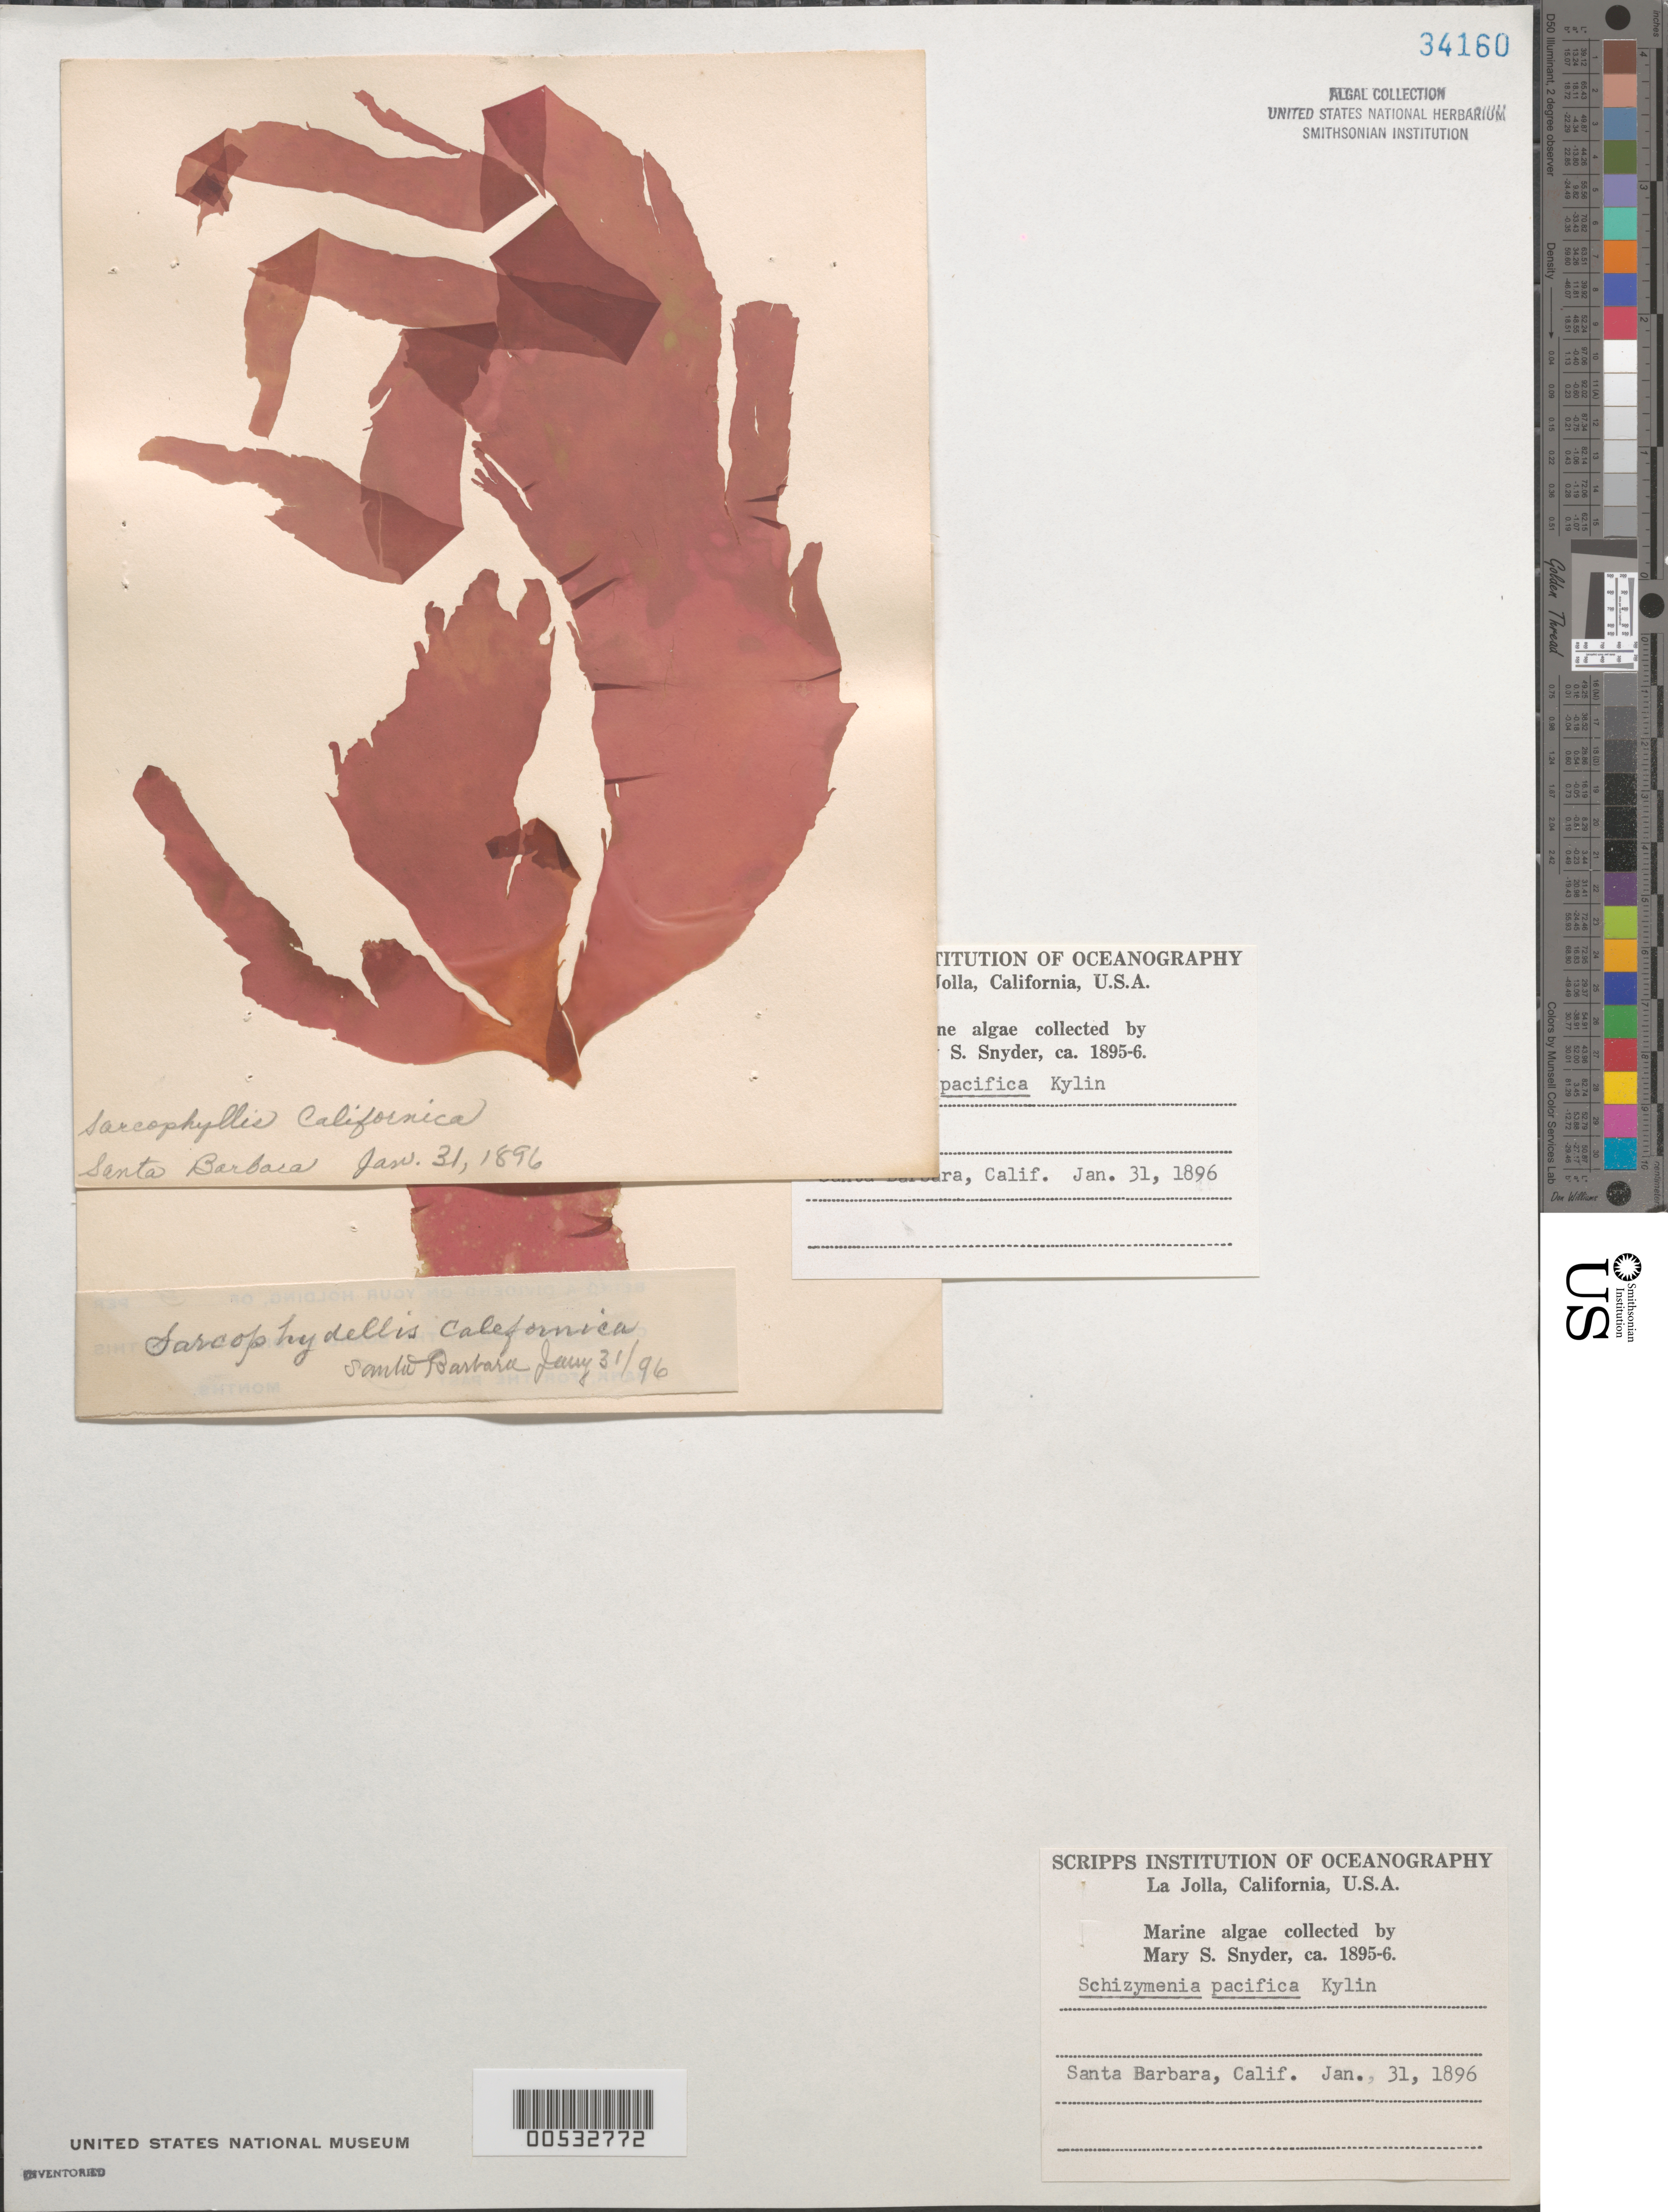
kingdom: Plantae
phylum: Rhodophyta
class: Florideophyceae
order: Nemastomatales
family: Schizymeniaceae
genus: Schizymenia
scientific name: Schizymenia pacifica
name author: (Kylin) Kylin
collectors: M. Snyder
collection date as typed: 31 Jan 1896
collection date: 1896-01-31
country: United States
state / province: California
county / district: Santa Barbara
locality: Santa Barbara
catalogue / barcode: US 34160